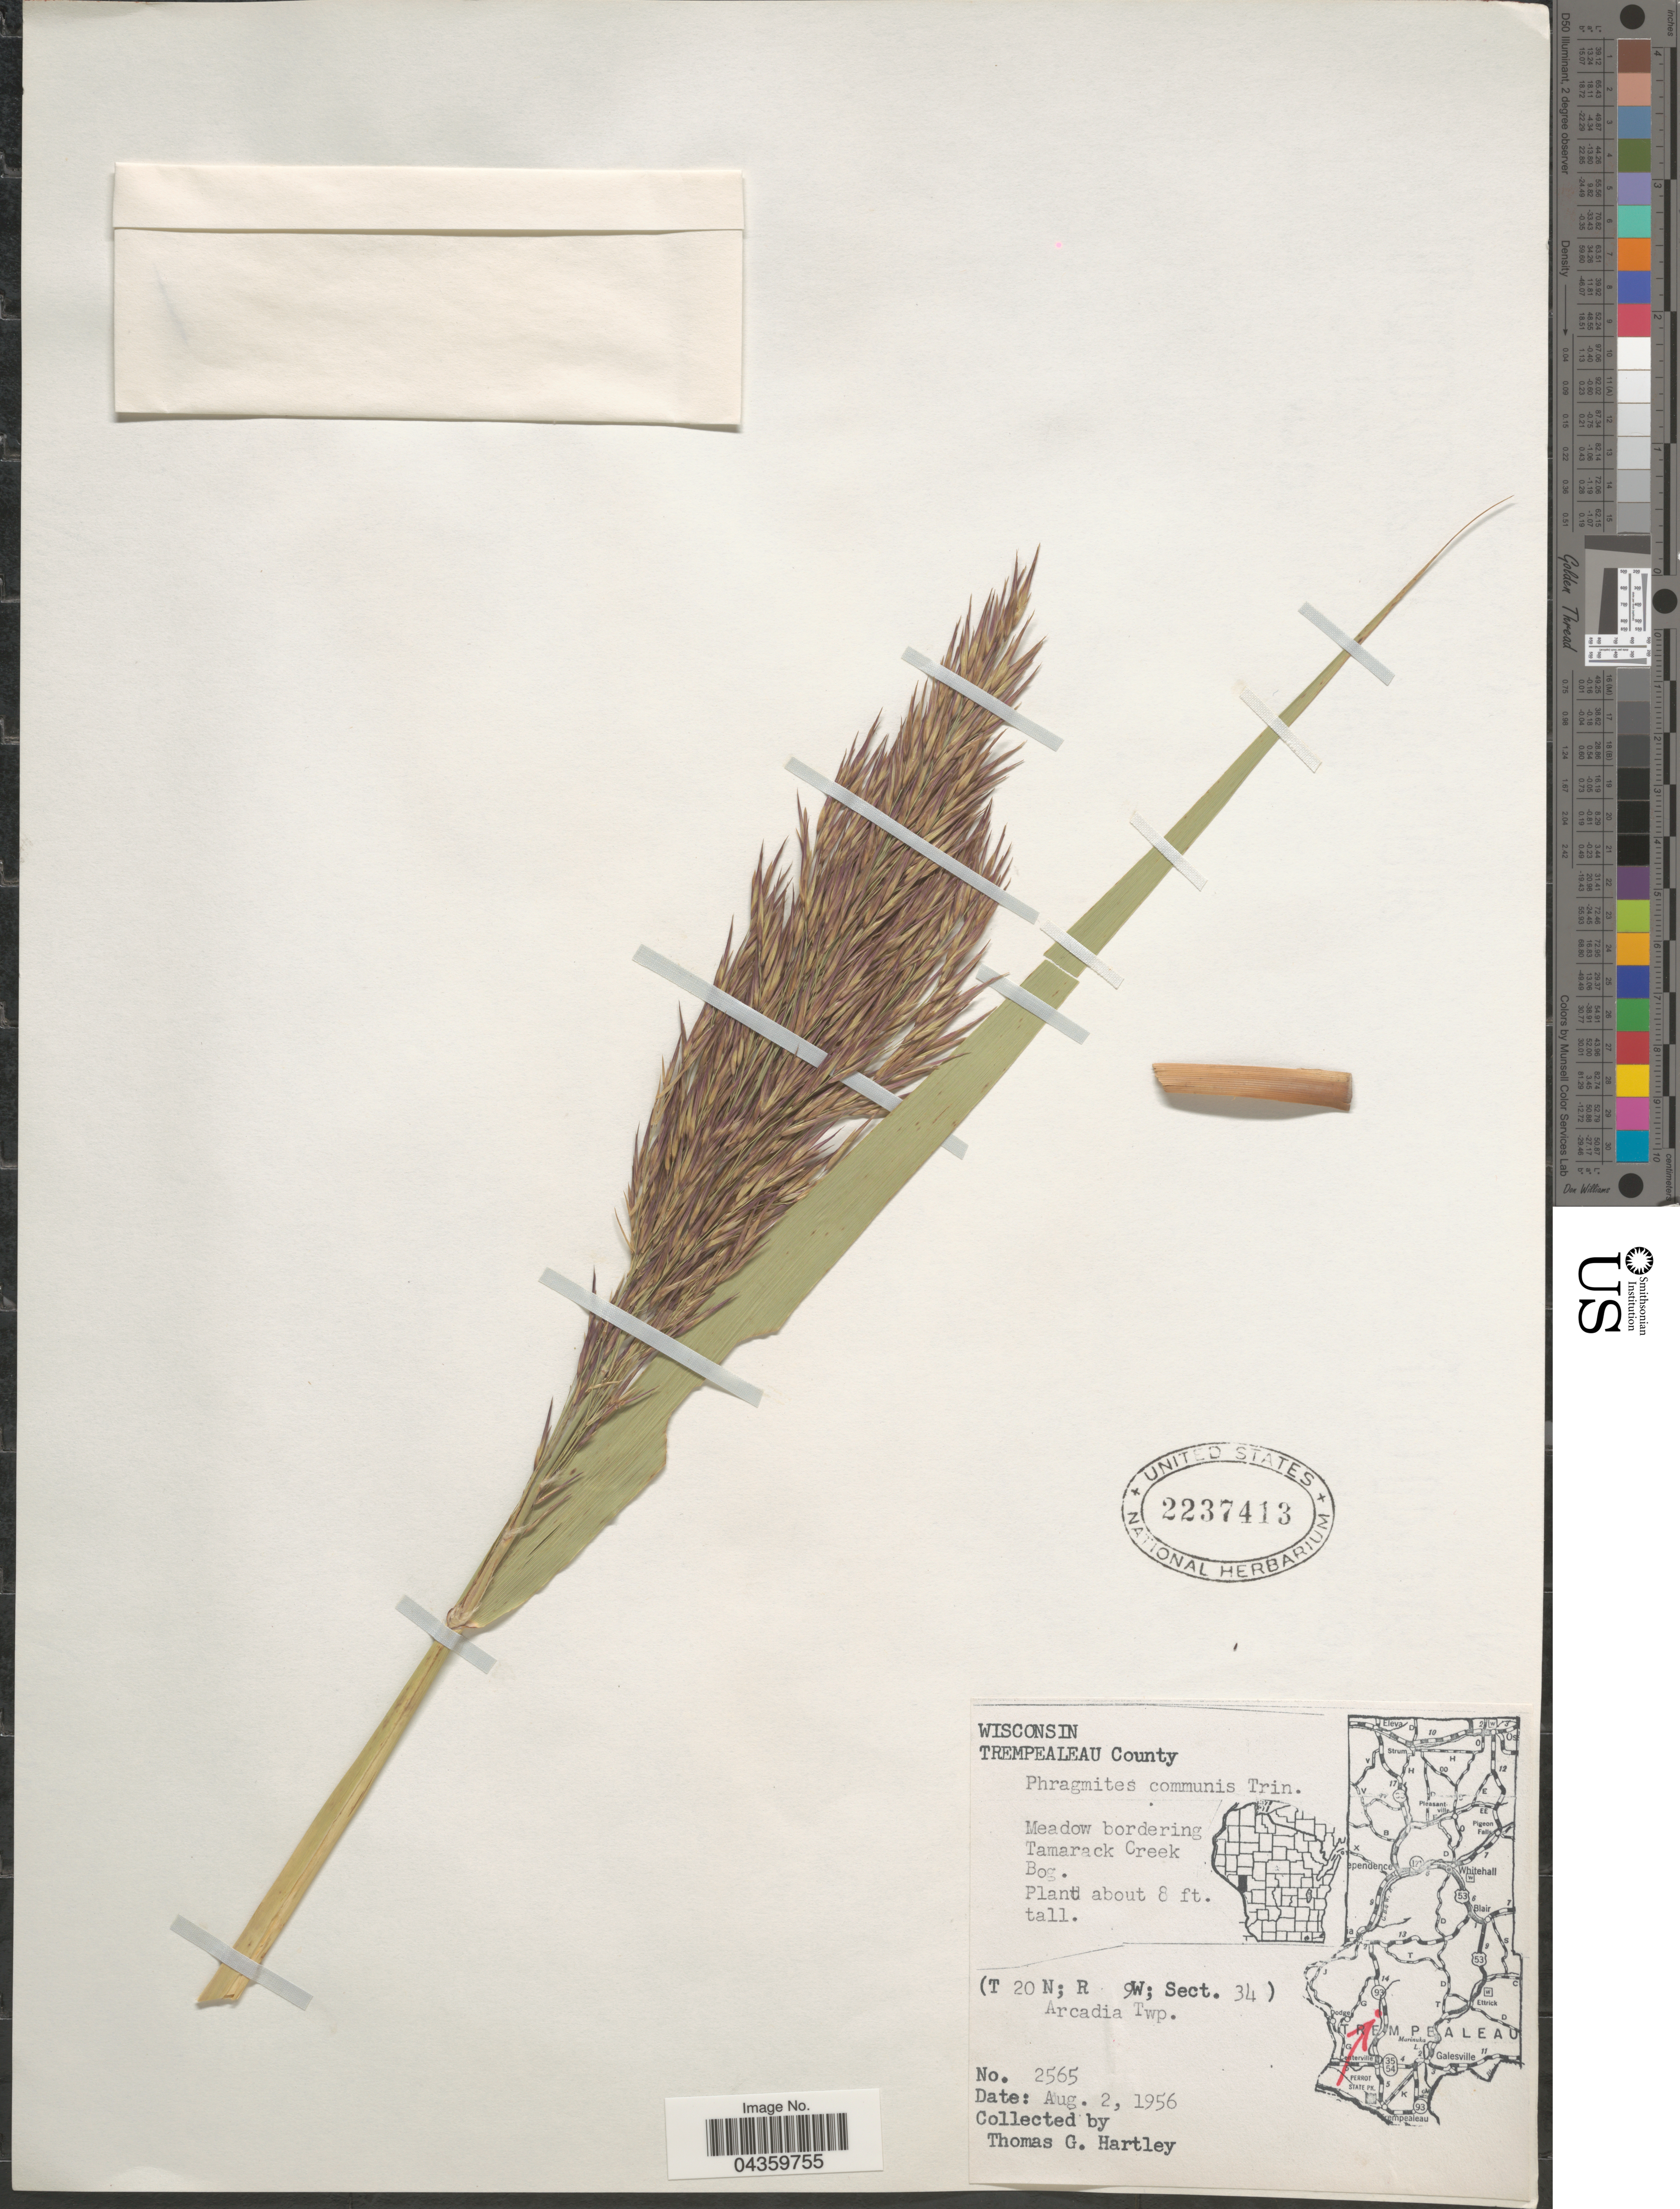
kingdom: Plantae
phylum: Tracheophyta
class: Liliopsida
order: Poales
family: Poaceae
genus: Phragmites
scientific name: Phragmites australis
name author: (Cav.) Trin. ex Steud.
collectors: T. G. Hartley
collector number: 2565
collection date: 1956-08-02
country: United States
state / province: Wisconsin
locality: Trempealeau County. Meadow bordering Tamarack Creek Bog. (T 20 N; R 9 W; Sect. 34). Arcadia Twp.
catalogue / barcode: US 2237413